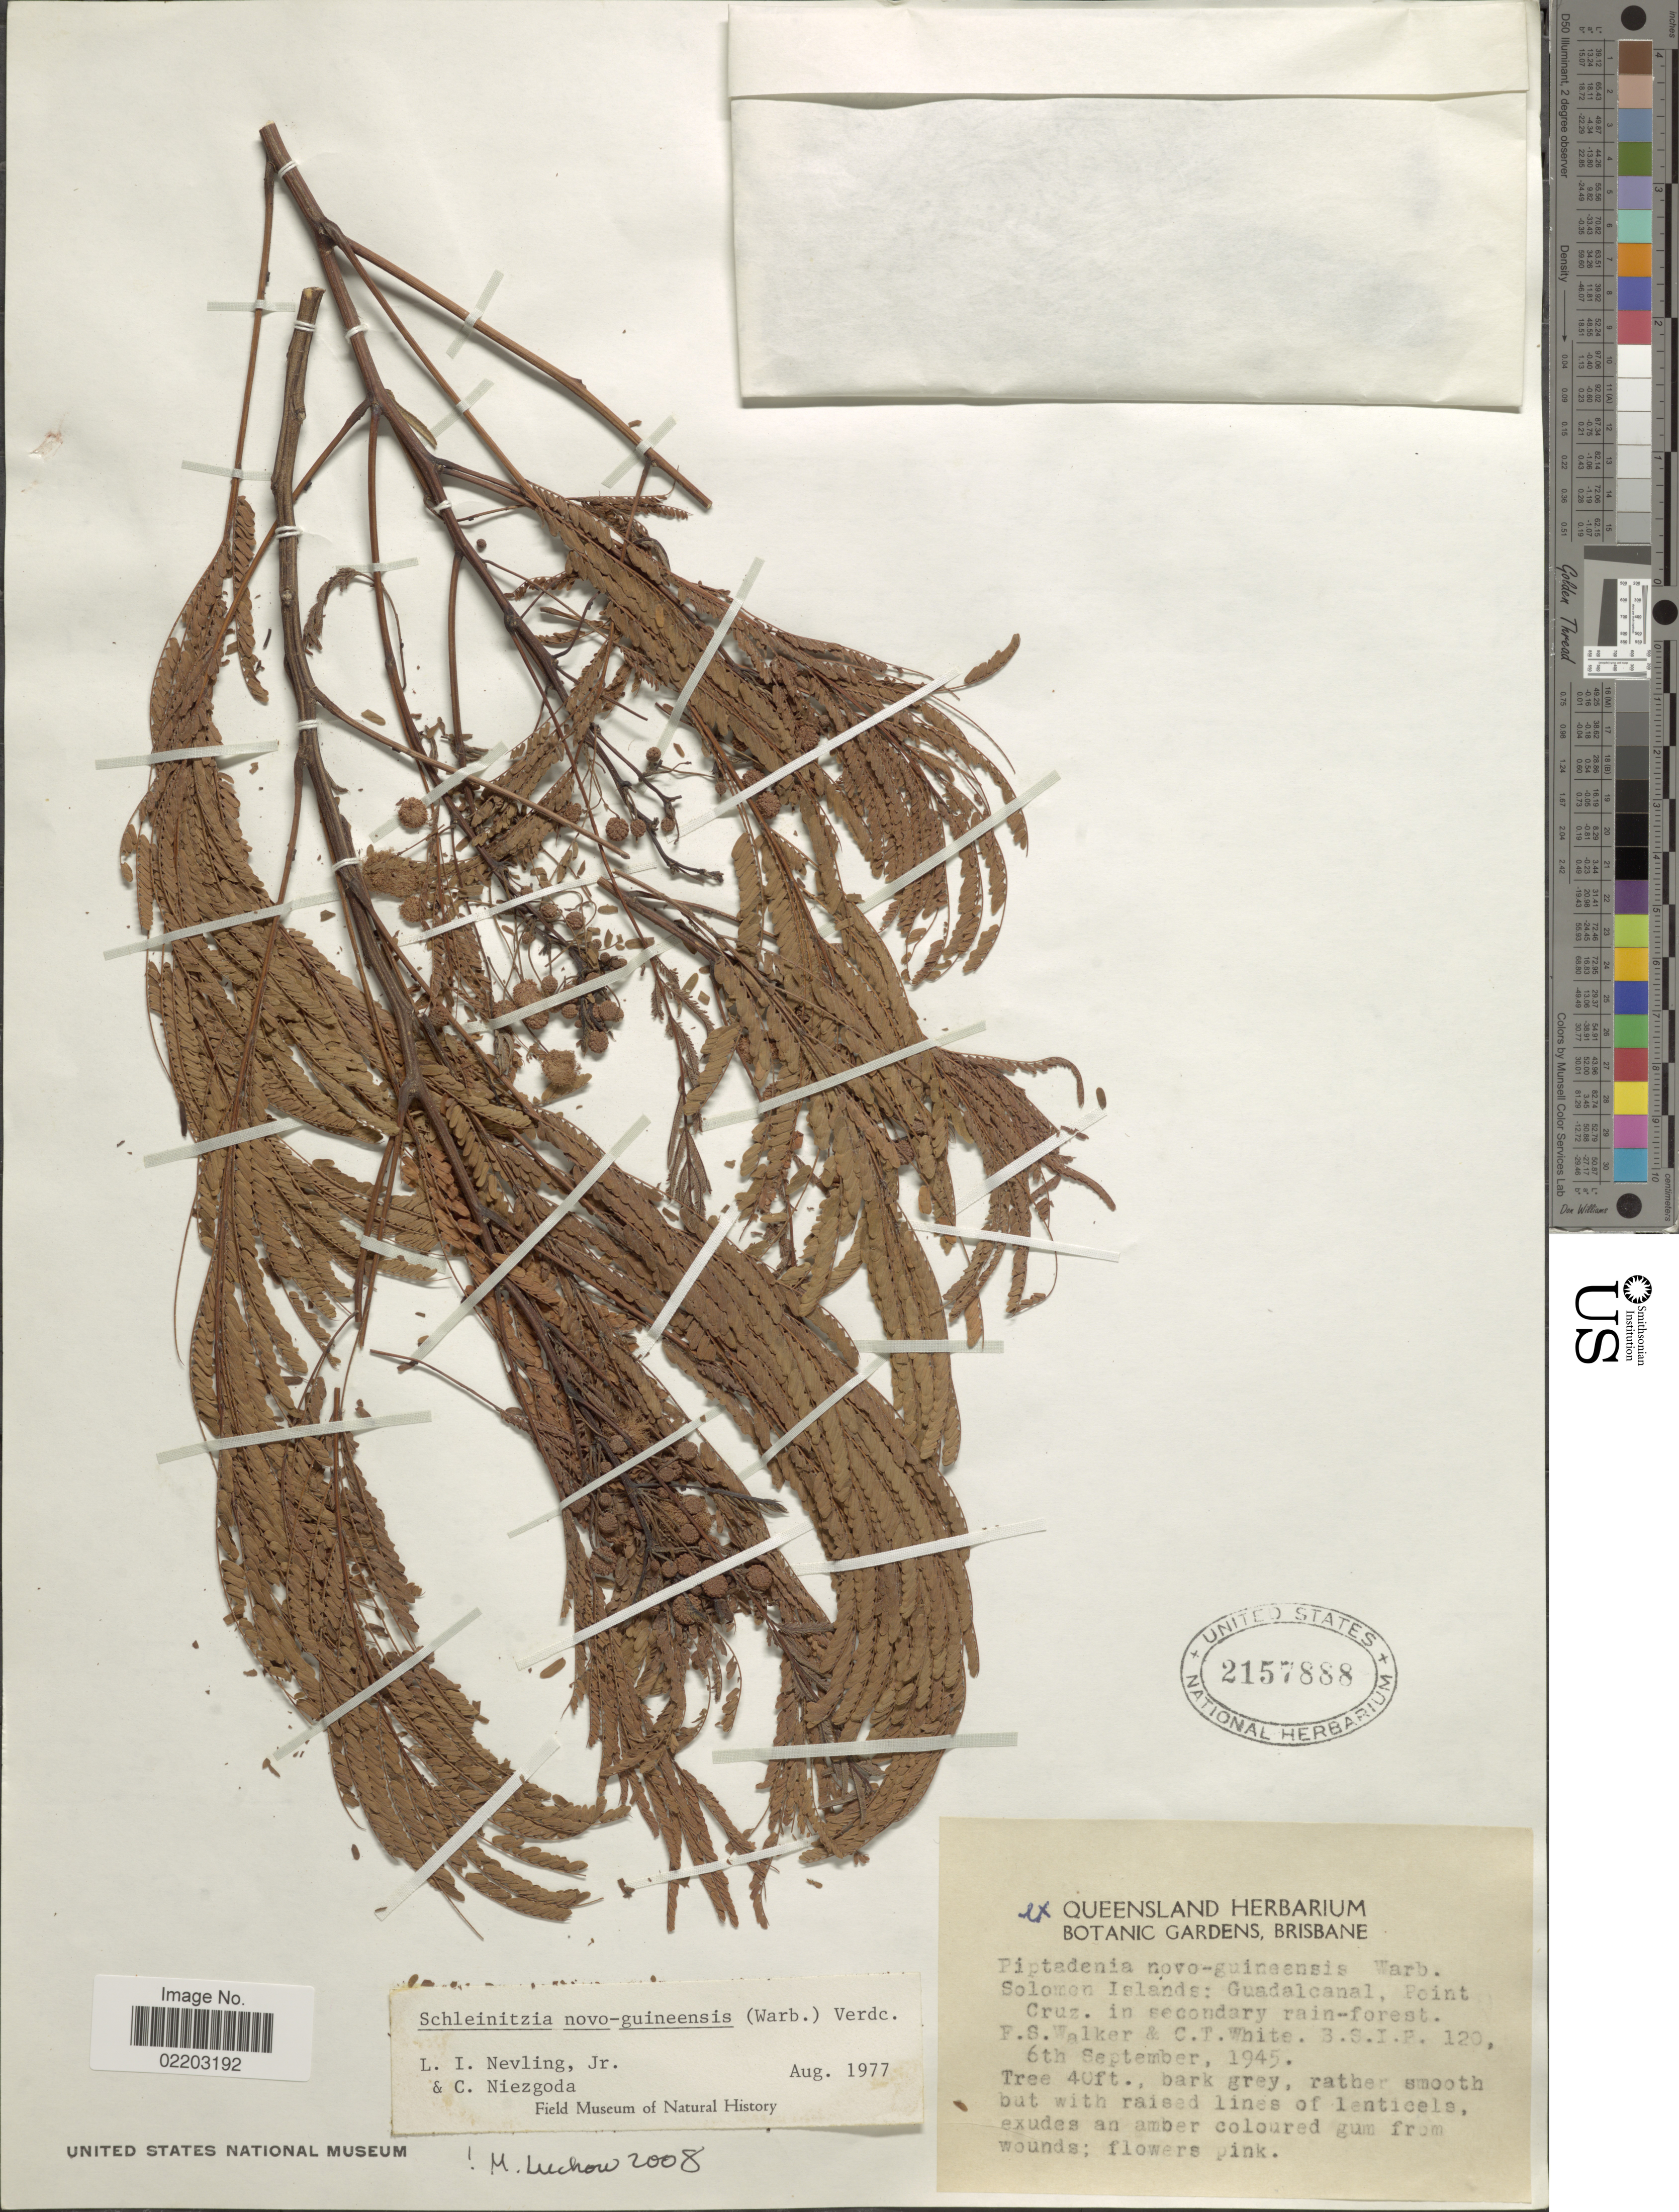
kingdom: Plantae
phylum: Tracheophyta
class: Magnoliopsida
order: Fabales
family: Fabaceae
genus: Schleinitzia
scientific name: Schleinitzia novoguineensis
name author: (Warb.) Verdc.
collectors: F. Walker & C. T. White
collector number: B.S.I.P. 120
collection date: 1945-09-06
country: Solomon Islands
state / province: Solomon Islands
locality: Guadalcanal, Point Cruz, in secondary rain-forest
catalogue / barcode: US 2157888